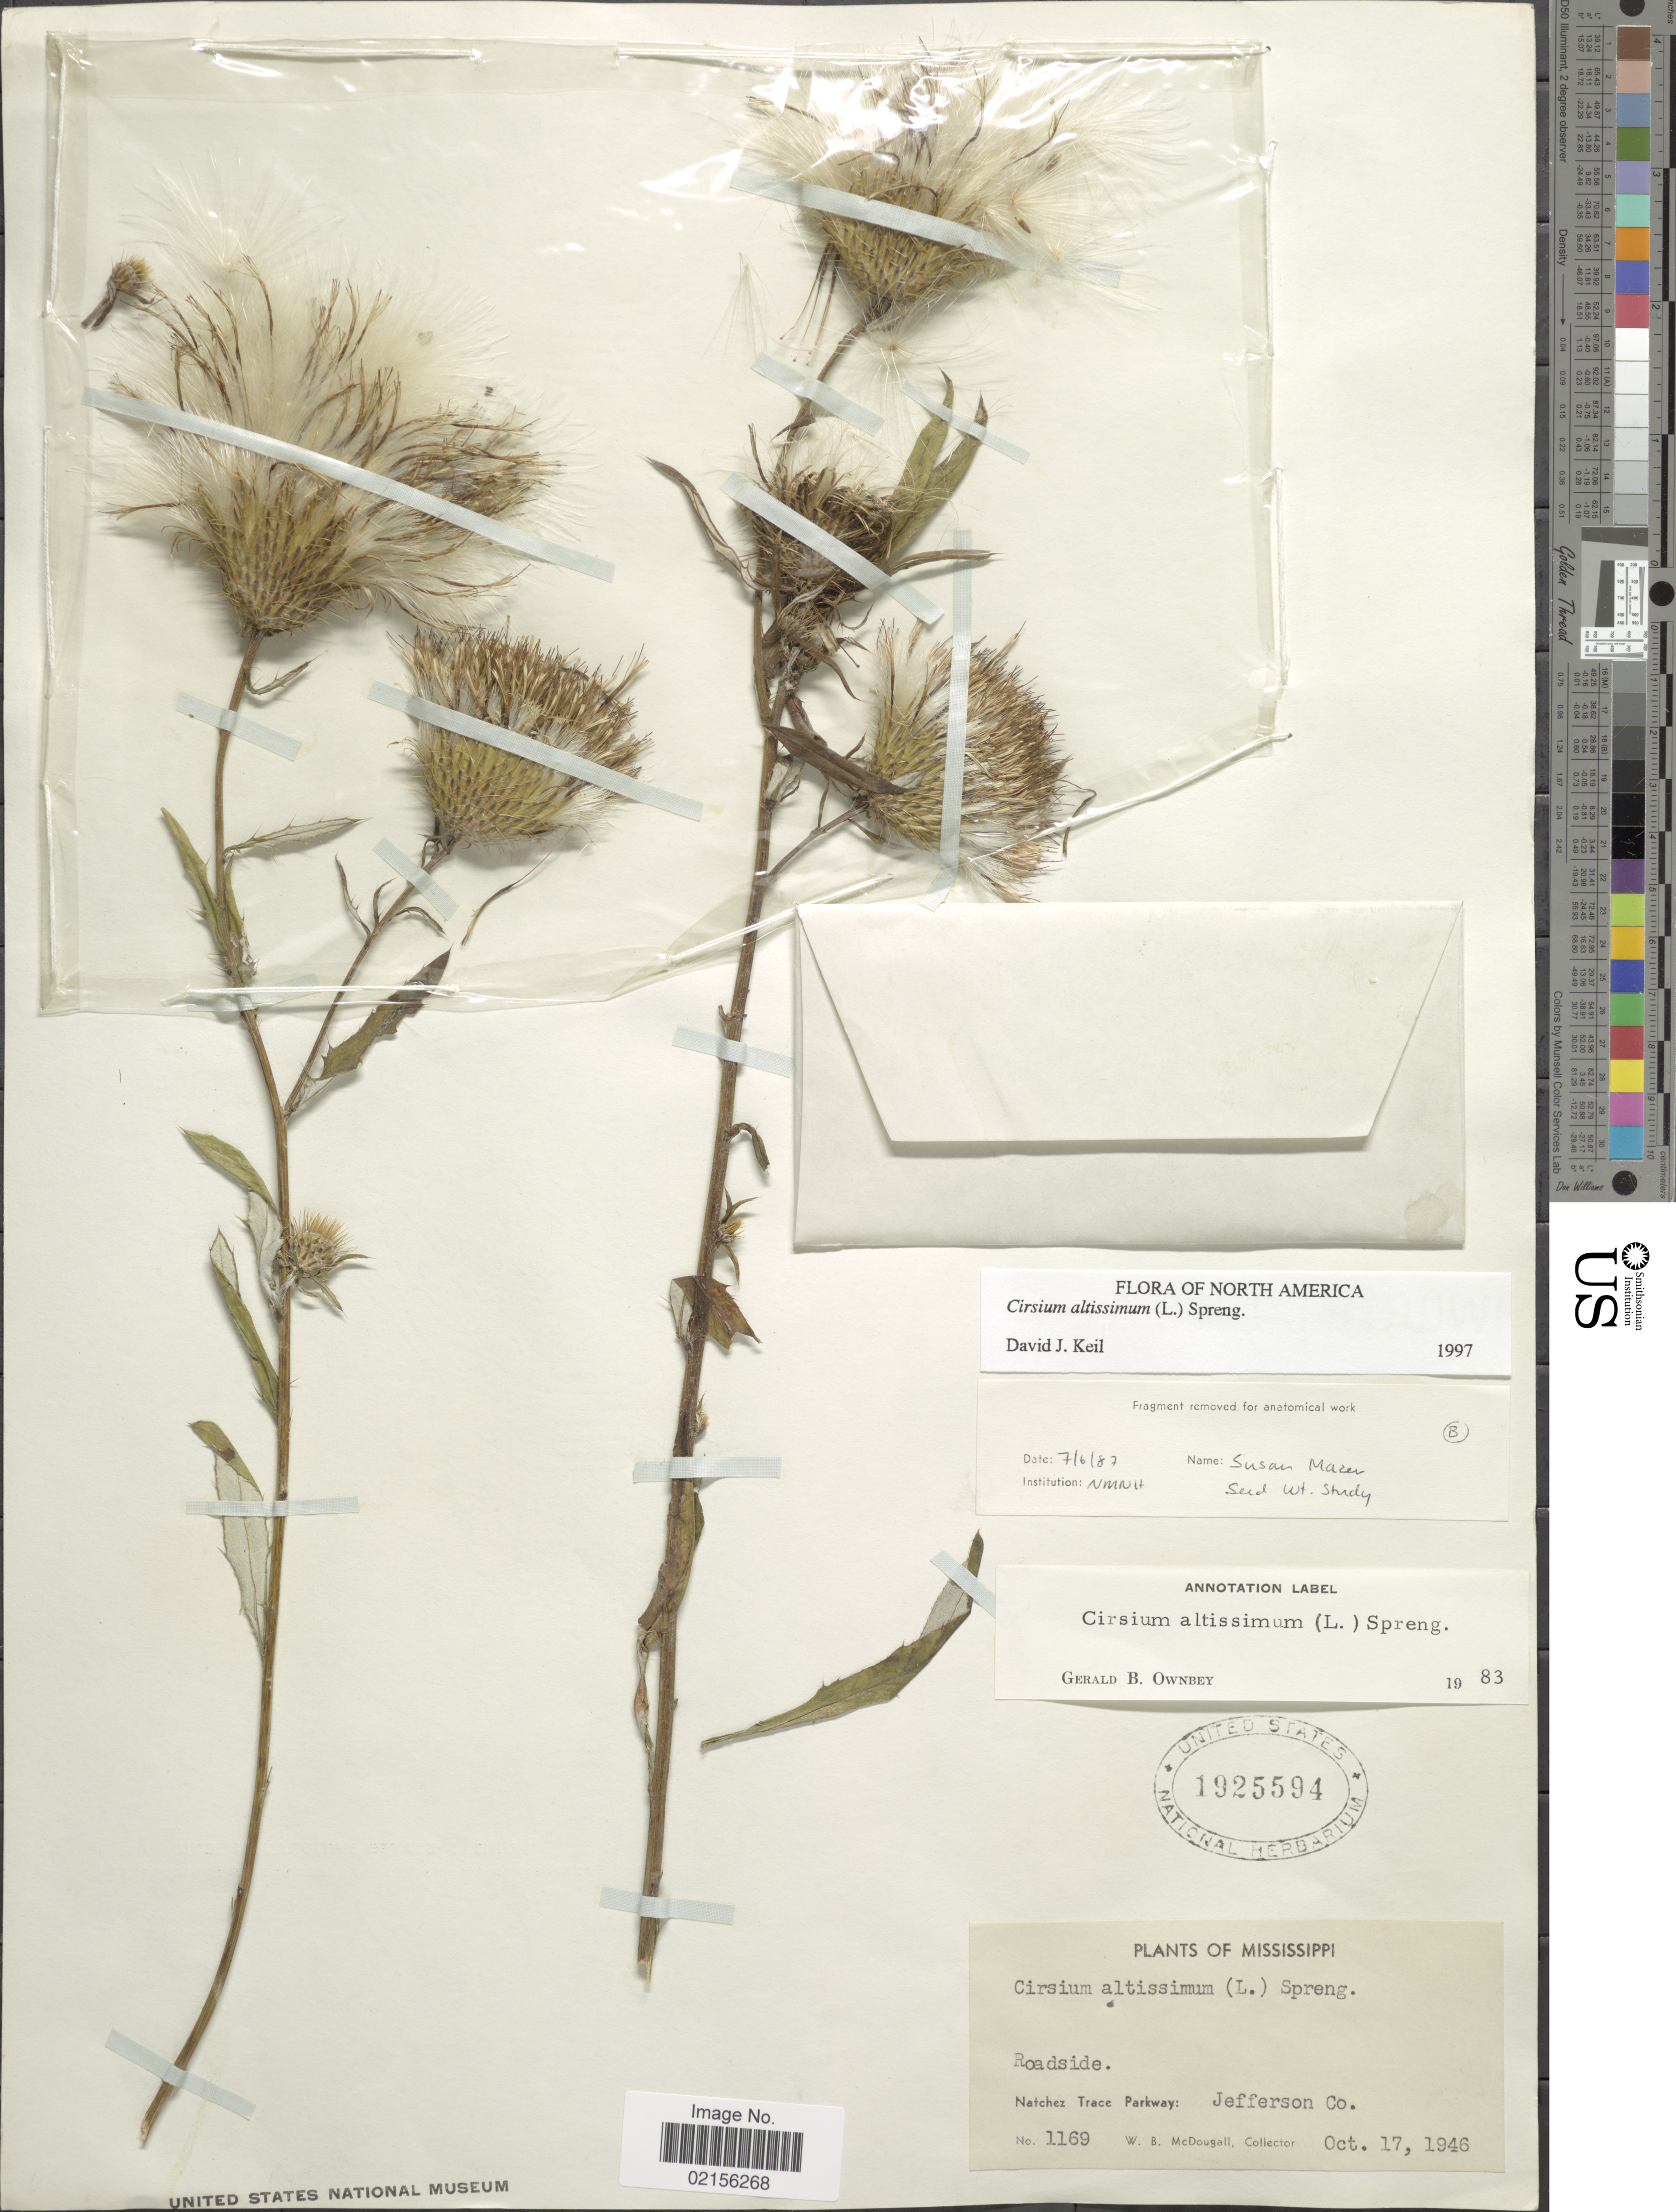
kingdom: Plantae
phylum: Tracheophyta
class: Magnoliopsida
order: Asterales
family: Asteraceae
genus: Cirsium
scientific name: Cirsium altissimum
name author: (L.) Spreng.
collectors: W. B. McDougall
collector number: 1169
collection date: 1946-10-17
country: United States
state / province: Mississippi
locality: Roadside, Natchez Trace Parkway: Jefferson Co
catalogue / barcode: US 1925594